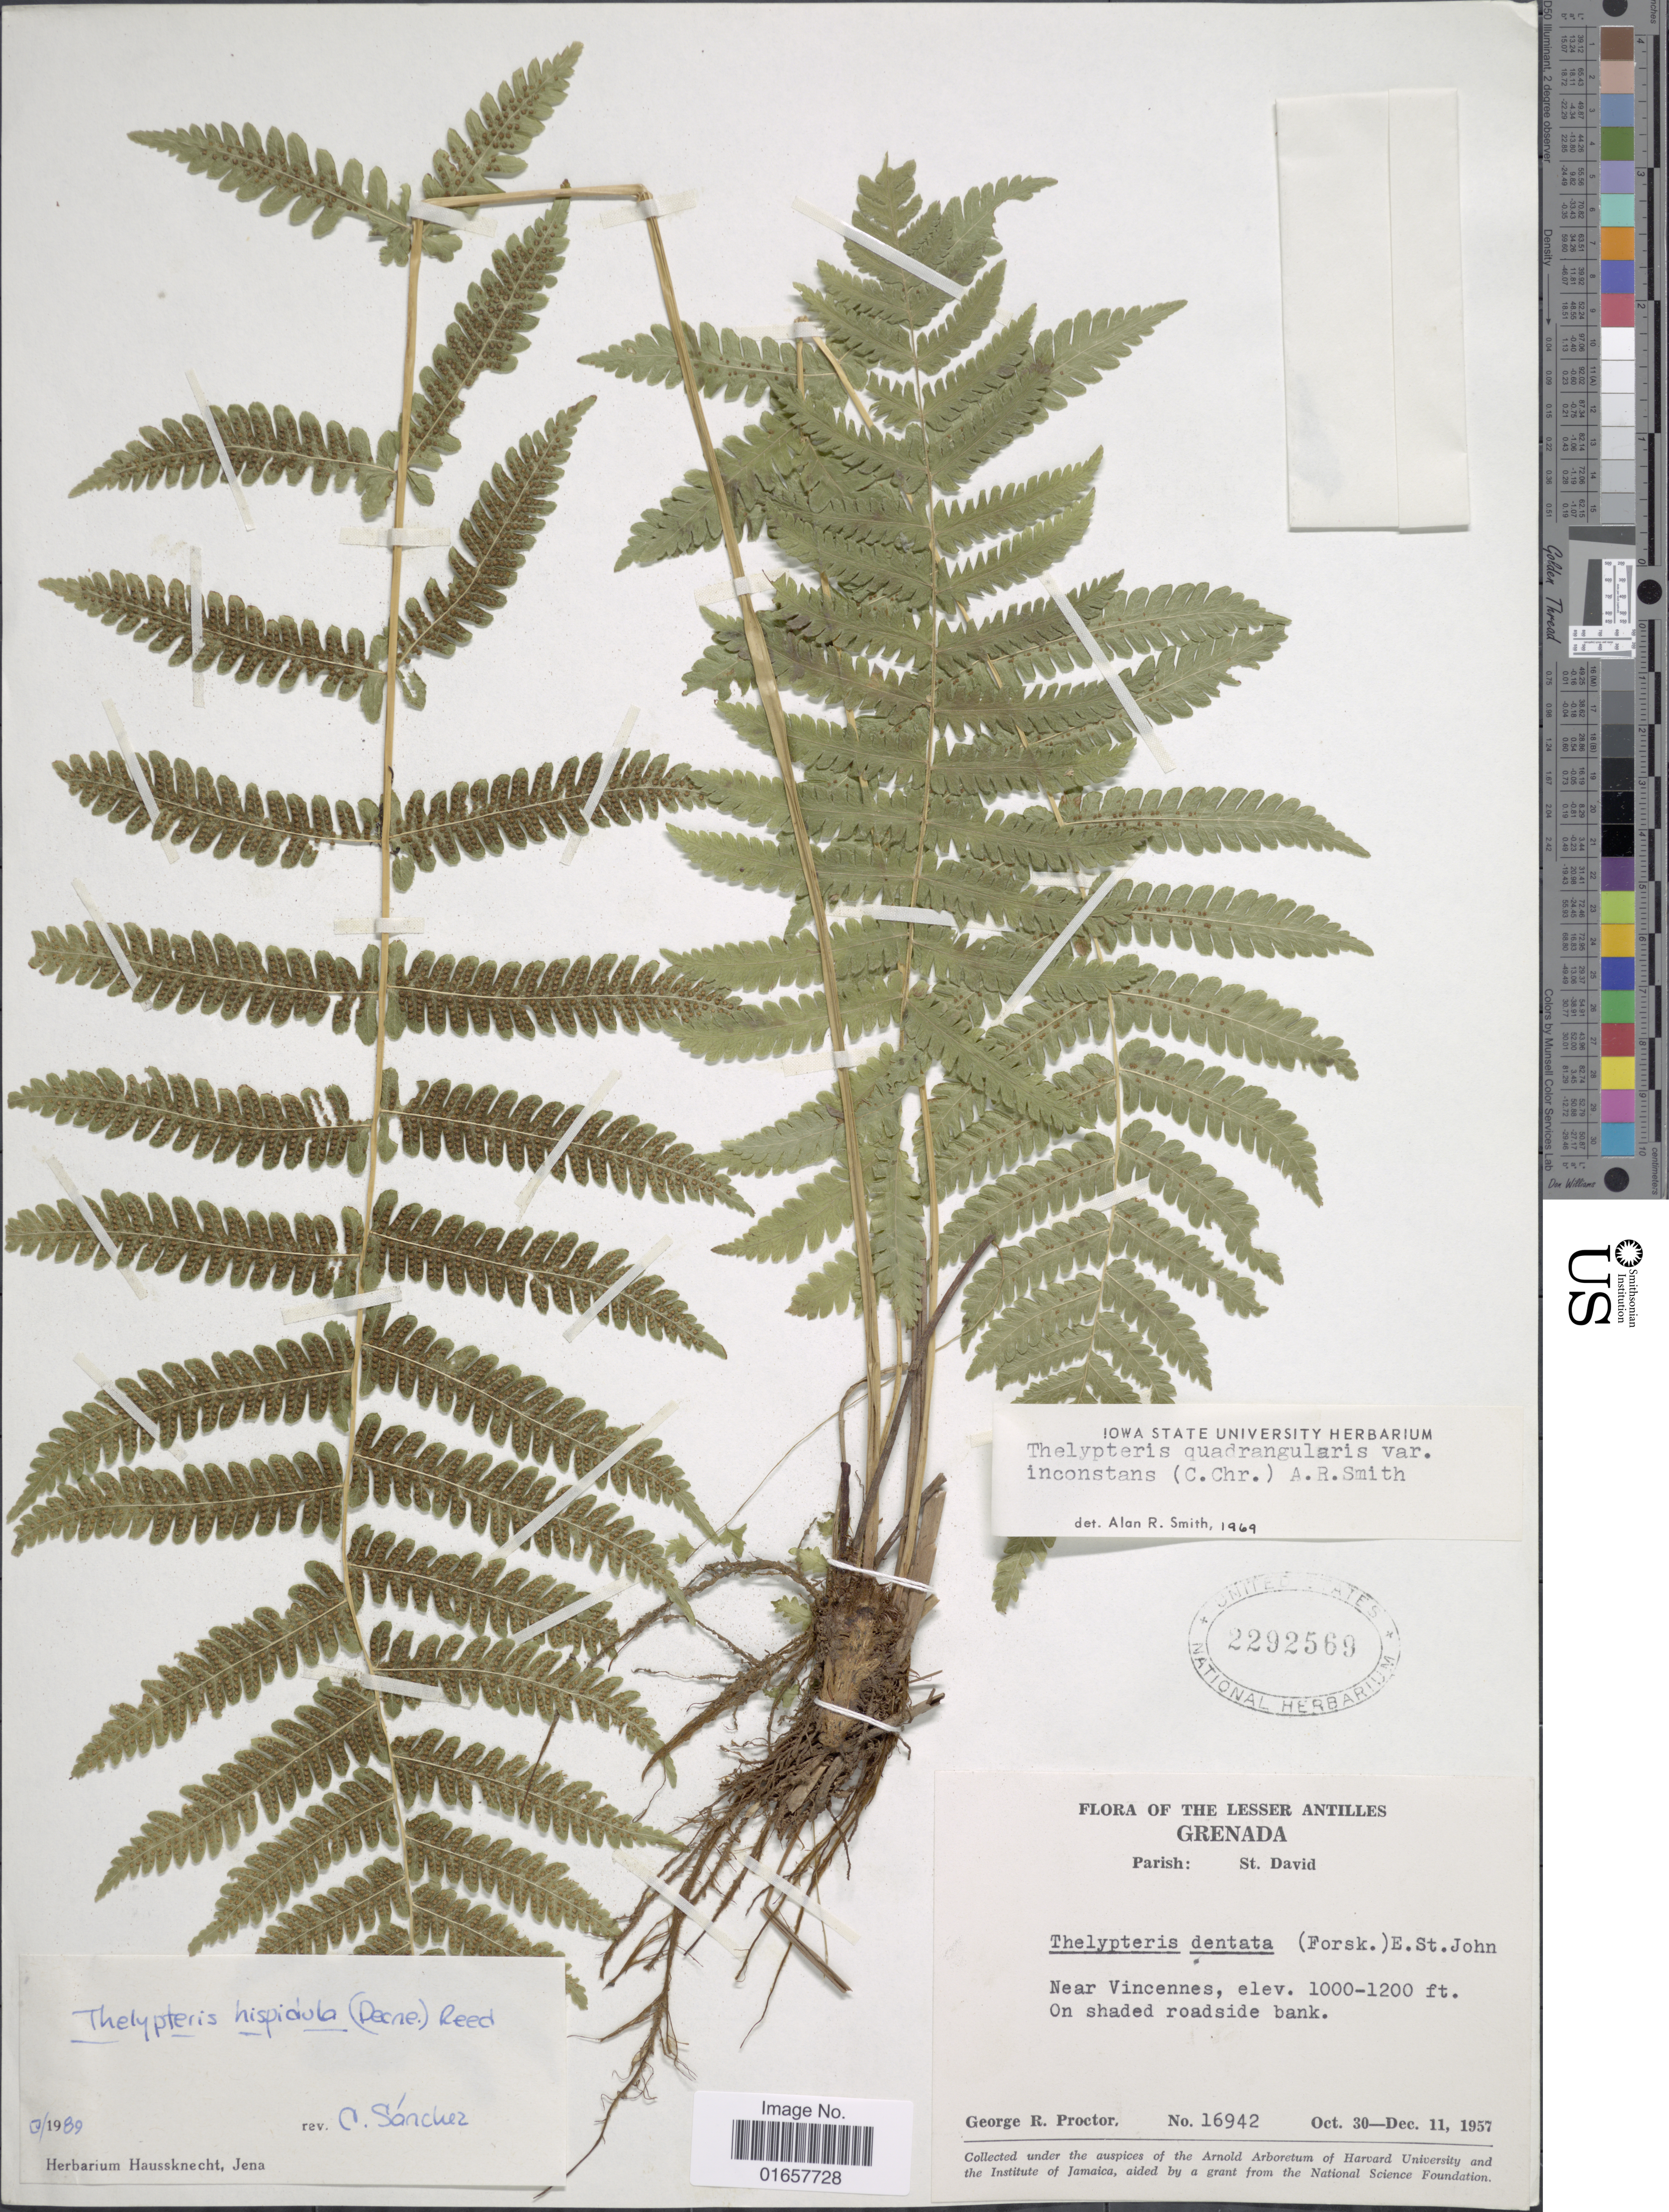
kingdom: Plantae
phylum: Tracheophyta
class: Polypodiopsida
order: Polypodiales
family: Thelypteridaceae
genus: Christella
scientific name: Christella hispidula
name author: (Decne.) Holttum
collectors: G. R. Proctor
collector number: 16942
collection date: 1957-10-30/1957-12-11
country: Grenada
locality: The Lesser Antilles, Grenada, Parish: St. David, near Vincennes.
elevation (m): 305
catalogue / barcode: US 2292569